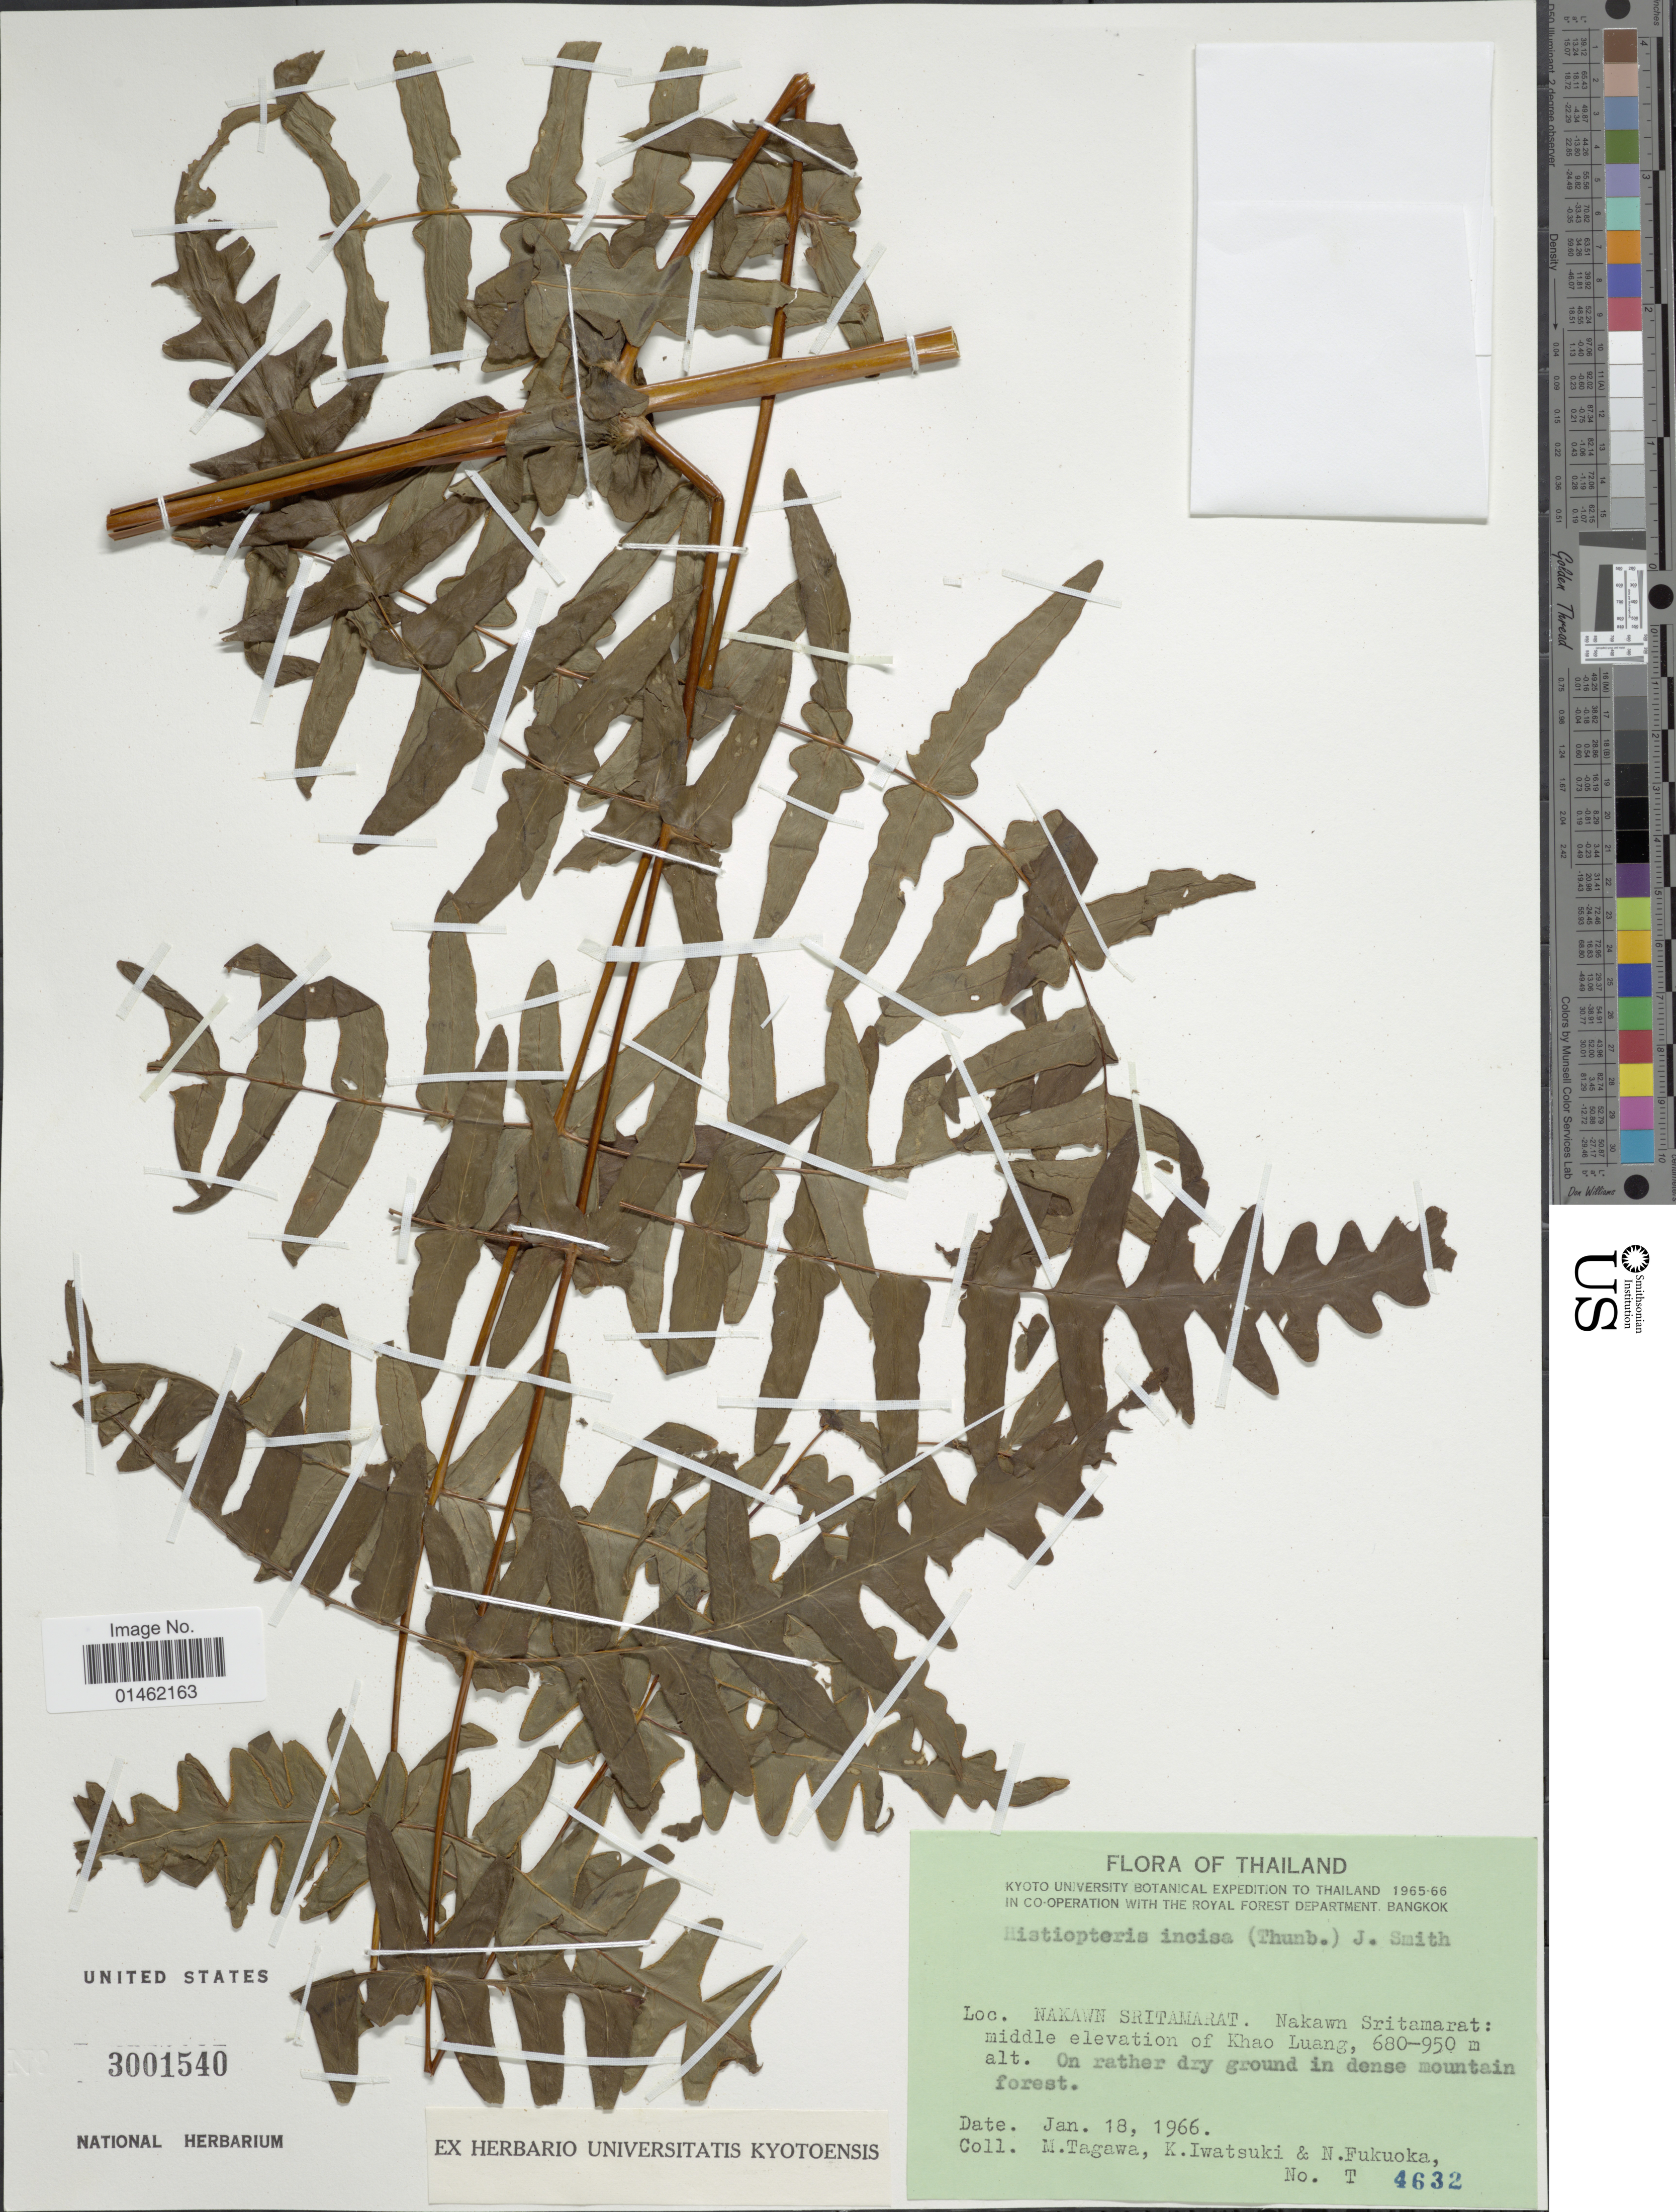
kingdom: Plantae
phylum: Tracheophyta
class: Polypodiopsida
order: Polypodiales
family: Dennstaedtiaceae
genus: Histiopteris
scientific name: Histiopteris incisa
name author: (Thunb.) J. Sm.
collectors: M. Tagawa, K. Iwatsuki & N. Fukuoka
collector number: T 4632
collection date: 1966-01-18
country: Thailand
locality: Nakwan Sritamarat: middle elevation of Kha Luang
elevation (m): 680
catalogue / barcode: US 3001540